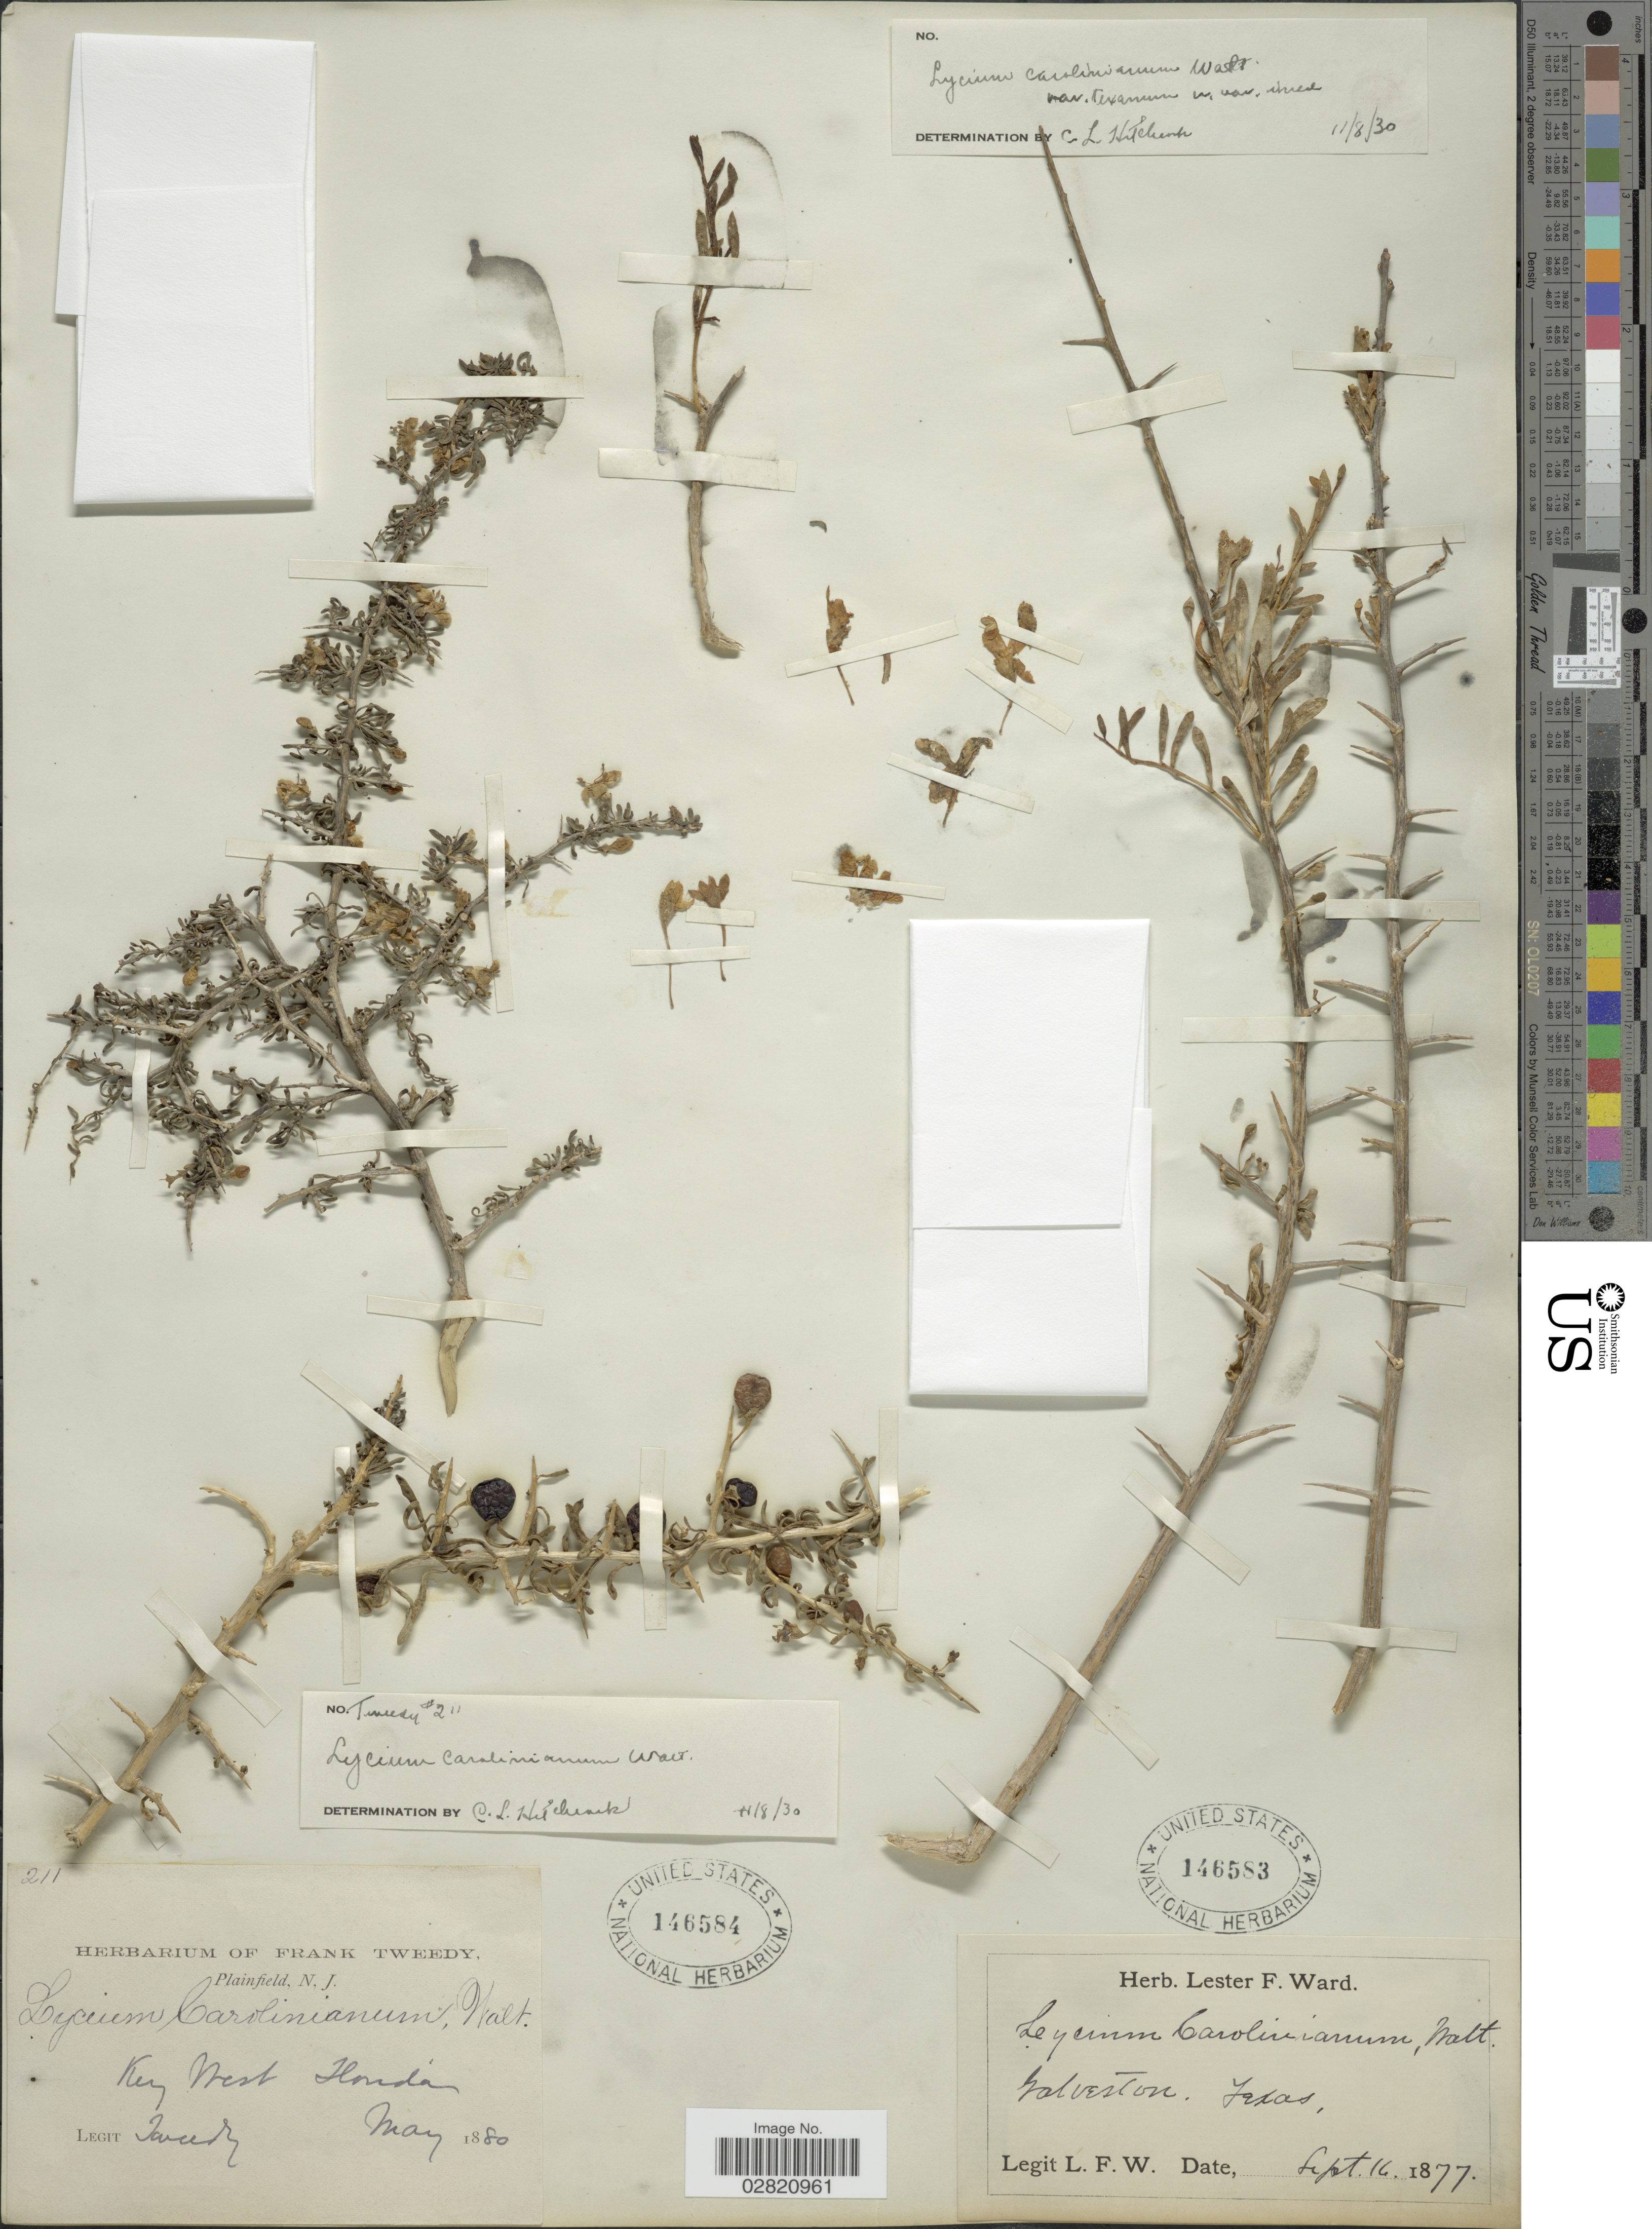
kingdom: Plantae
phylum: Tracheophyta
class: Magnoliopsida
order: Solanales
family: Solanaceae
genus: Lycium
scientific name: Lycium carolinianum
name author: Walter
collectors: F. Tweedy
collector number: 211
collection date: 1880-05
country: United States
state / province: Florida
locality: Key West.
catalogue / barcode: US 146584